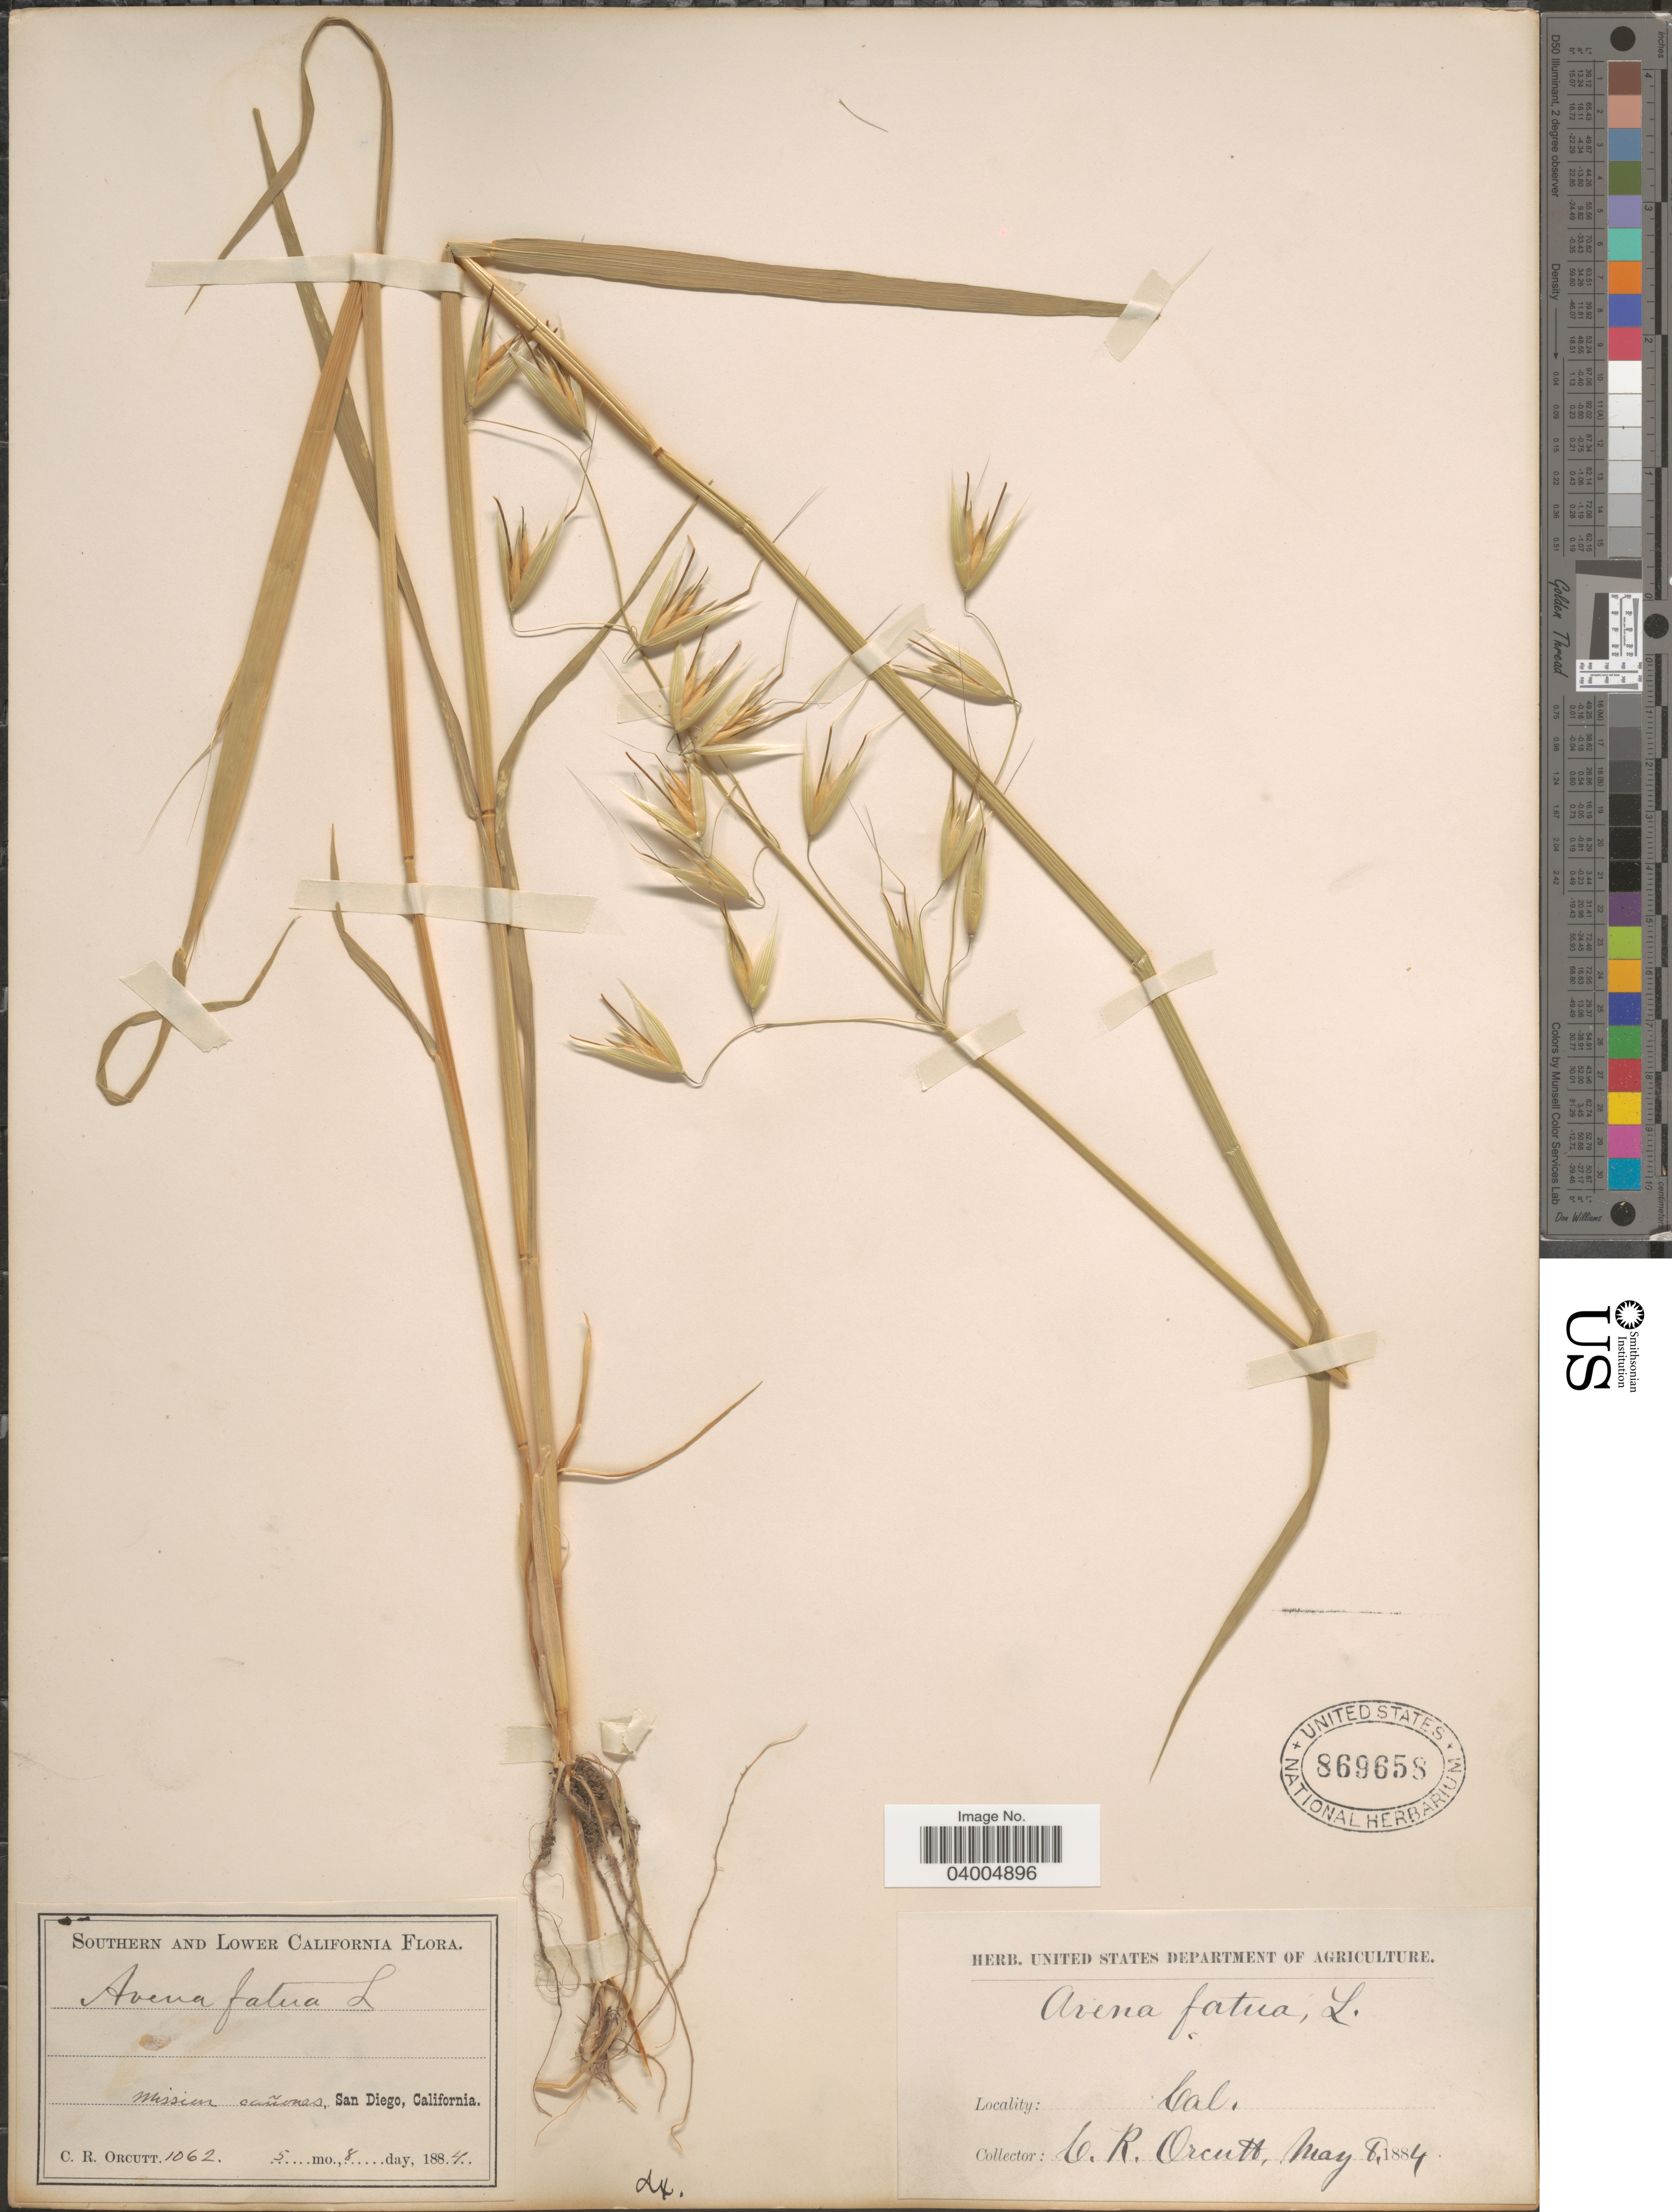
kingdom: Plantae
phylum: Tracheophyta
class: Liliopsida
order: Poales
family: Poaceae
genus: Avena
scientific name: Avena fatua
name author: L.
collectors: C. R. Orcutt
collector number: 1062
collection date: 1884-05-08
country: United States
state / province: California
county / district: San Diego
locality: Southern California. Missim cañones, San Diego.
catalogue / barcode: US 869658